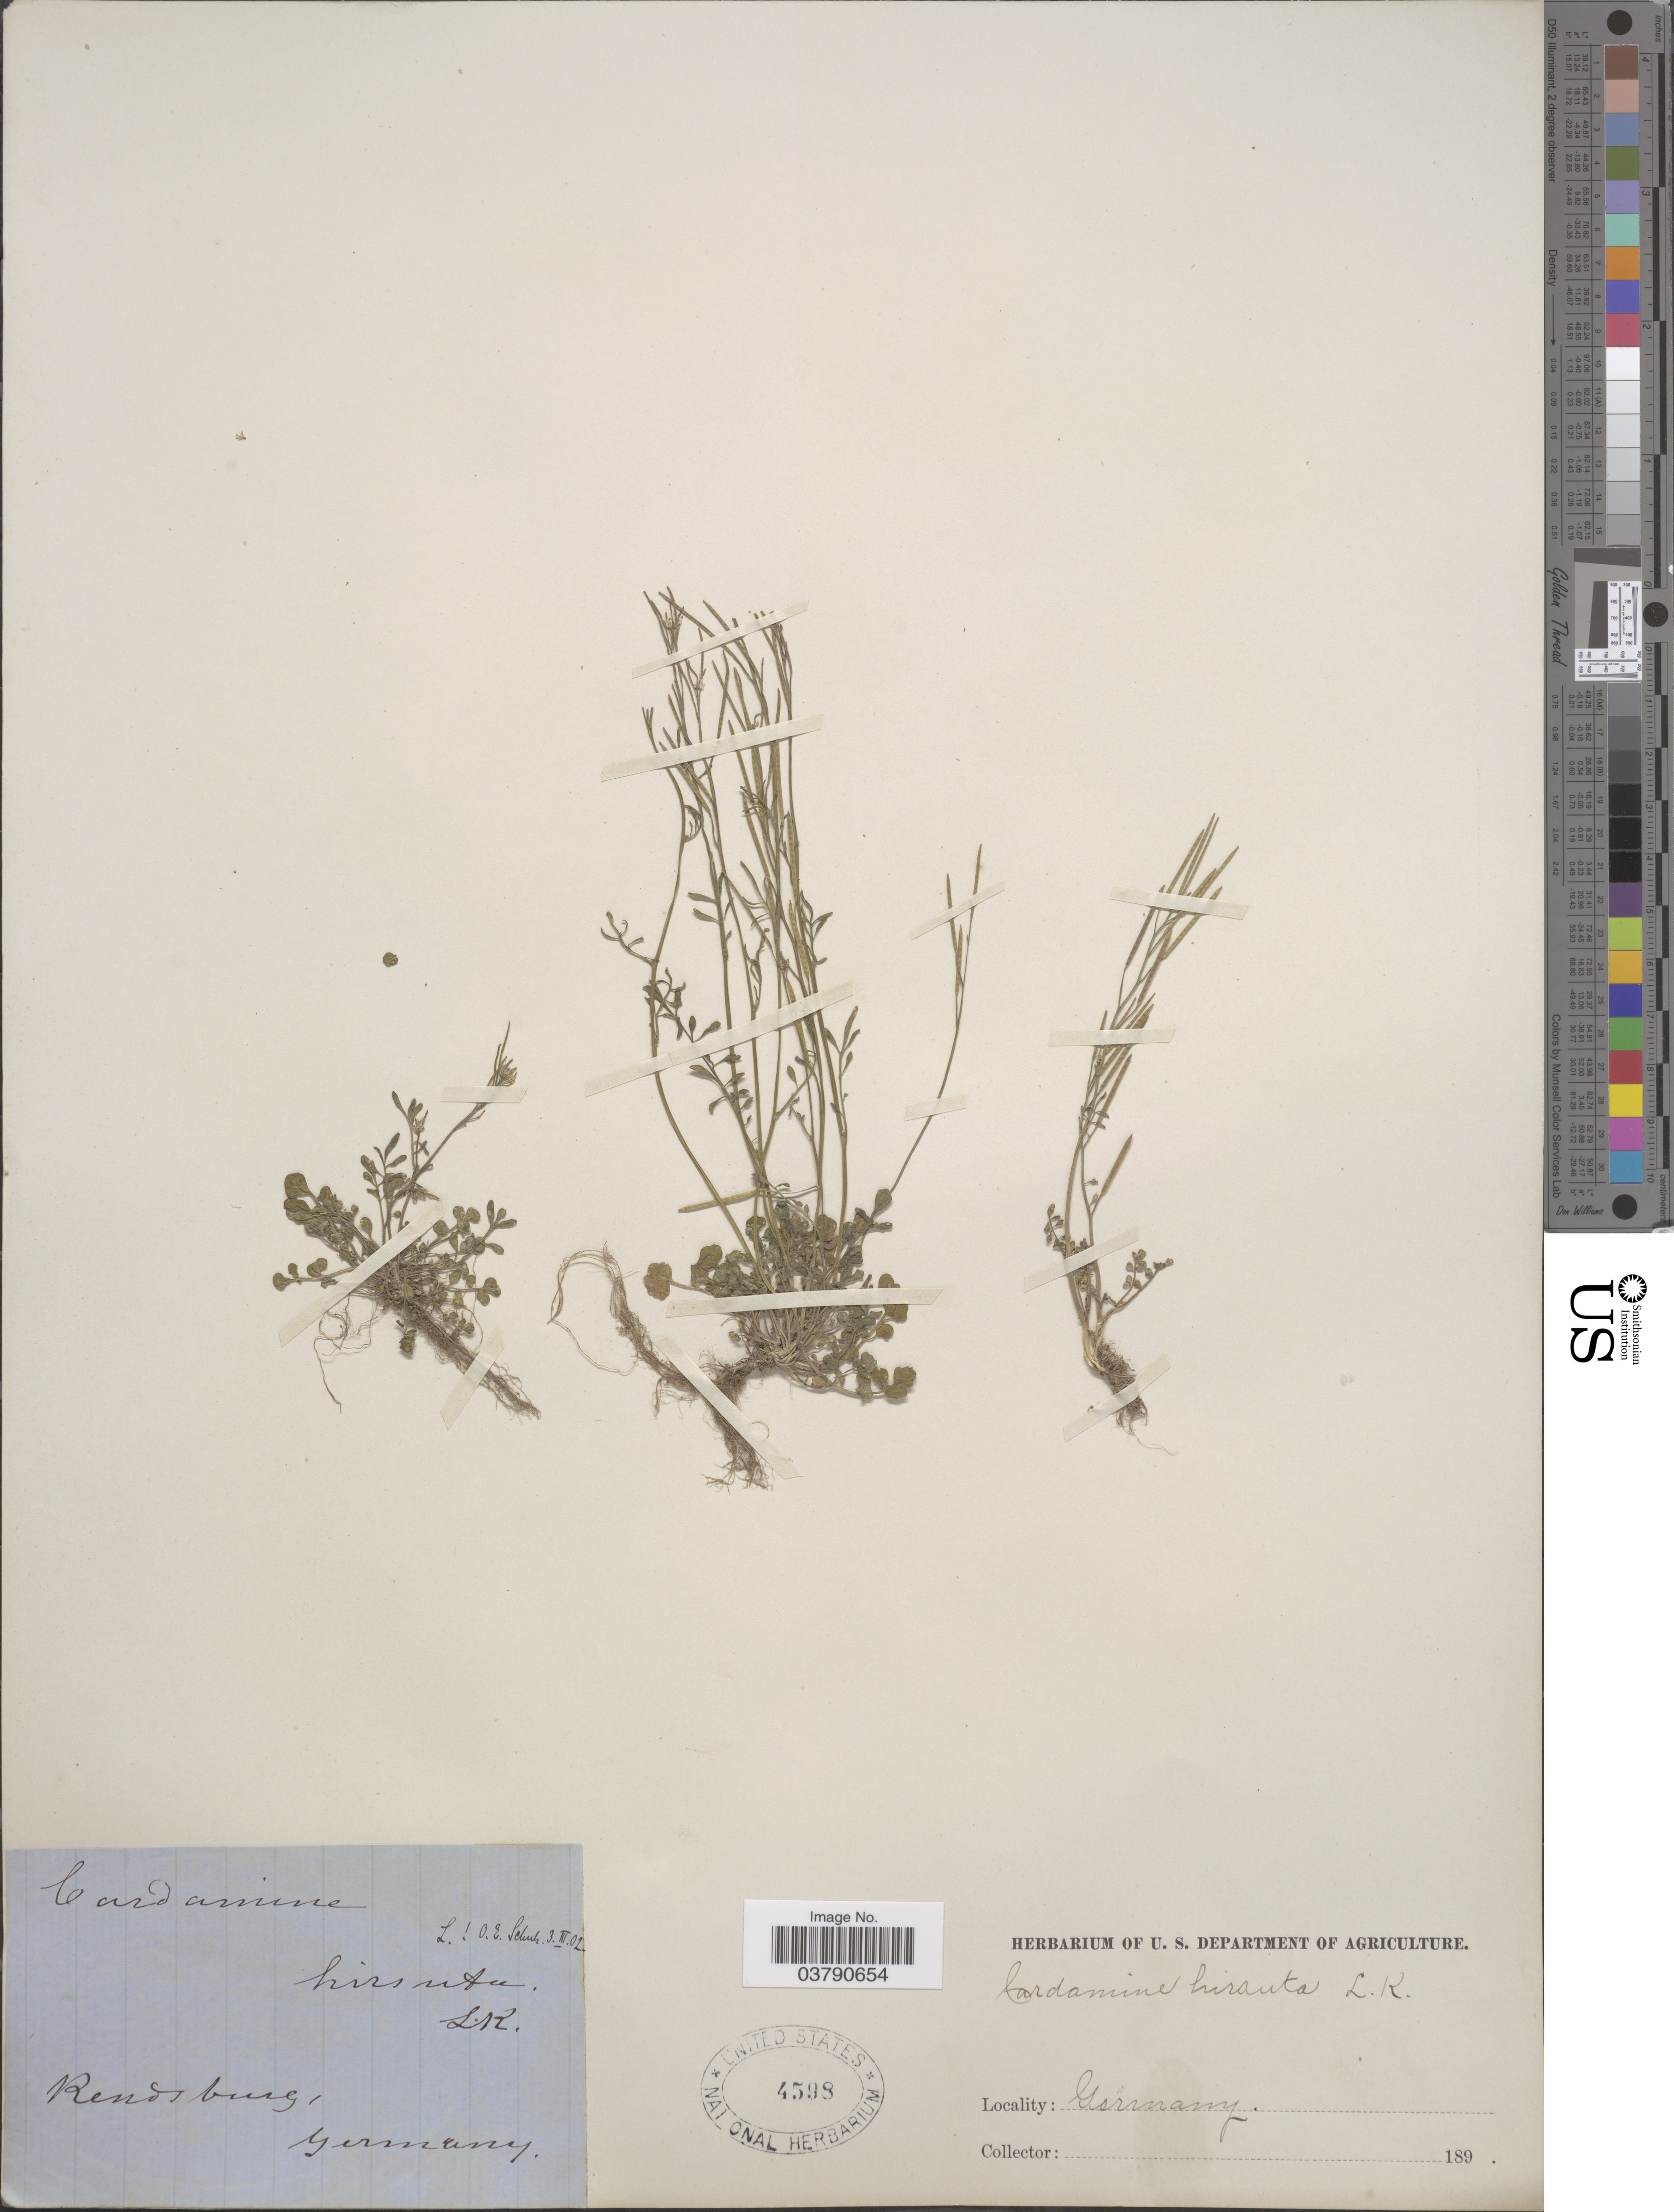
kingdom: Plantae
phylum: Tracheophyta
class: Magnoliopsida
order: Brassicales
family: Brassicaceae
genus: Cardamine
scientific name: Cardamine hirsuta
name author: L.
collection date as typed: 189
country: Germany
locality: Rendsburg.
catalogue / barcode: US 4598